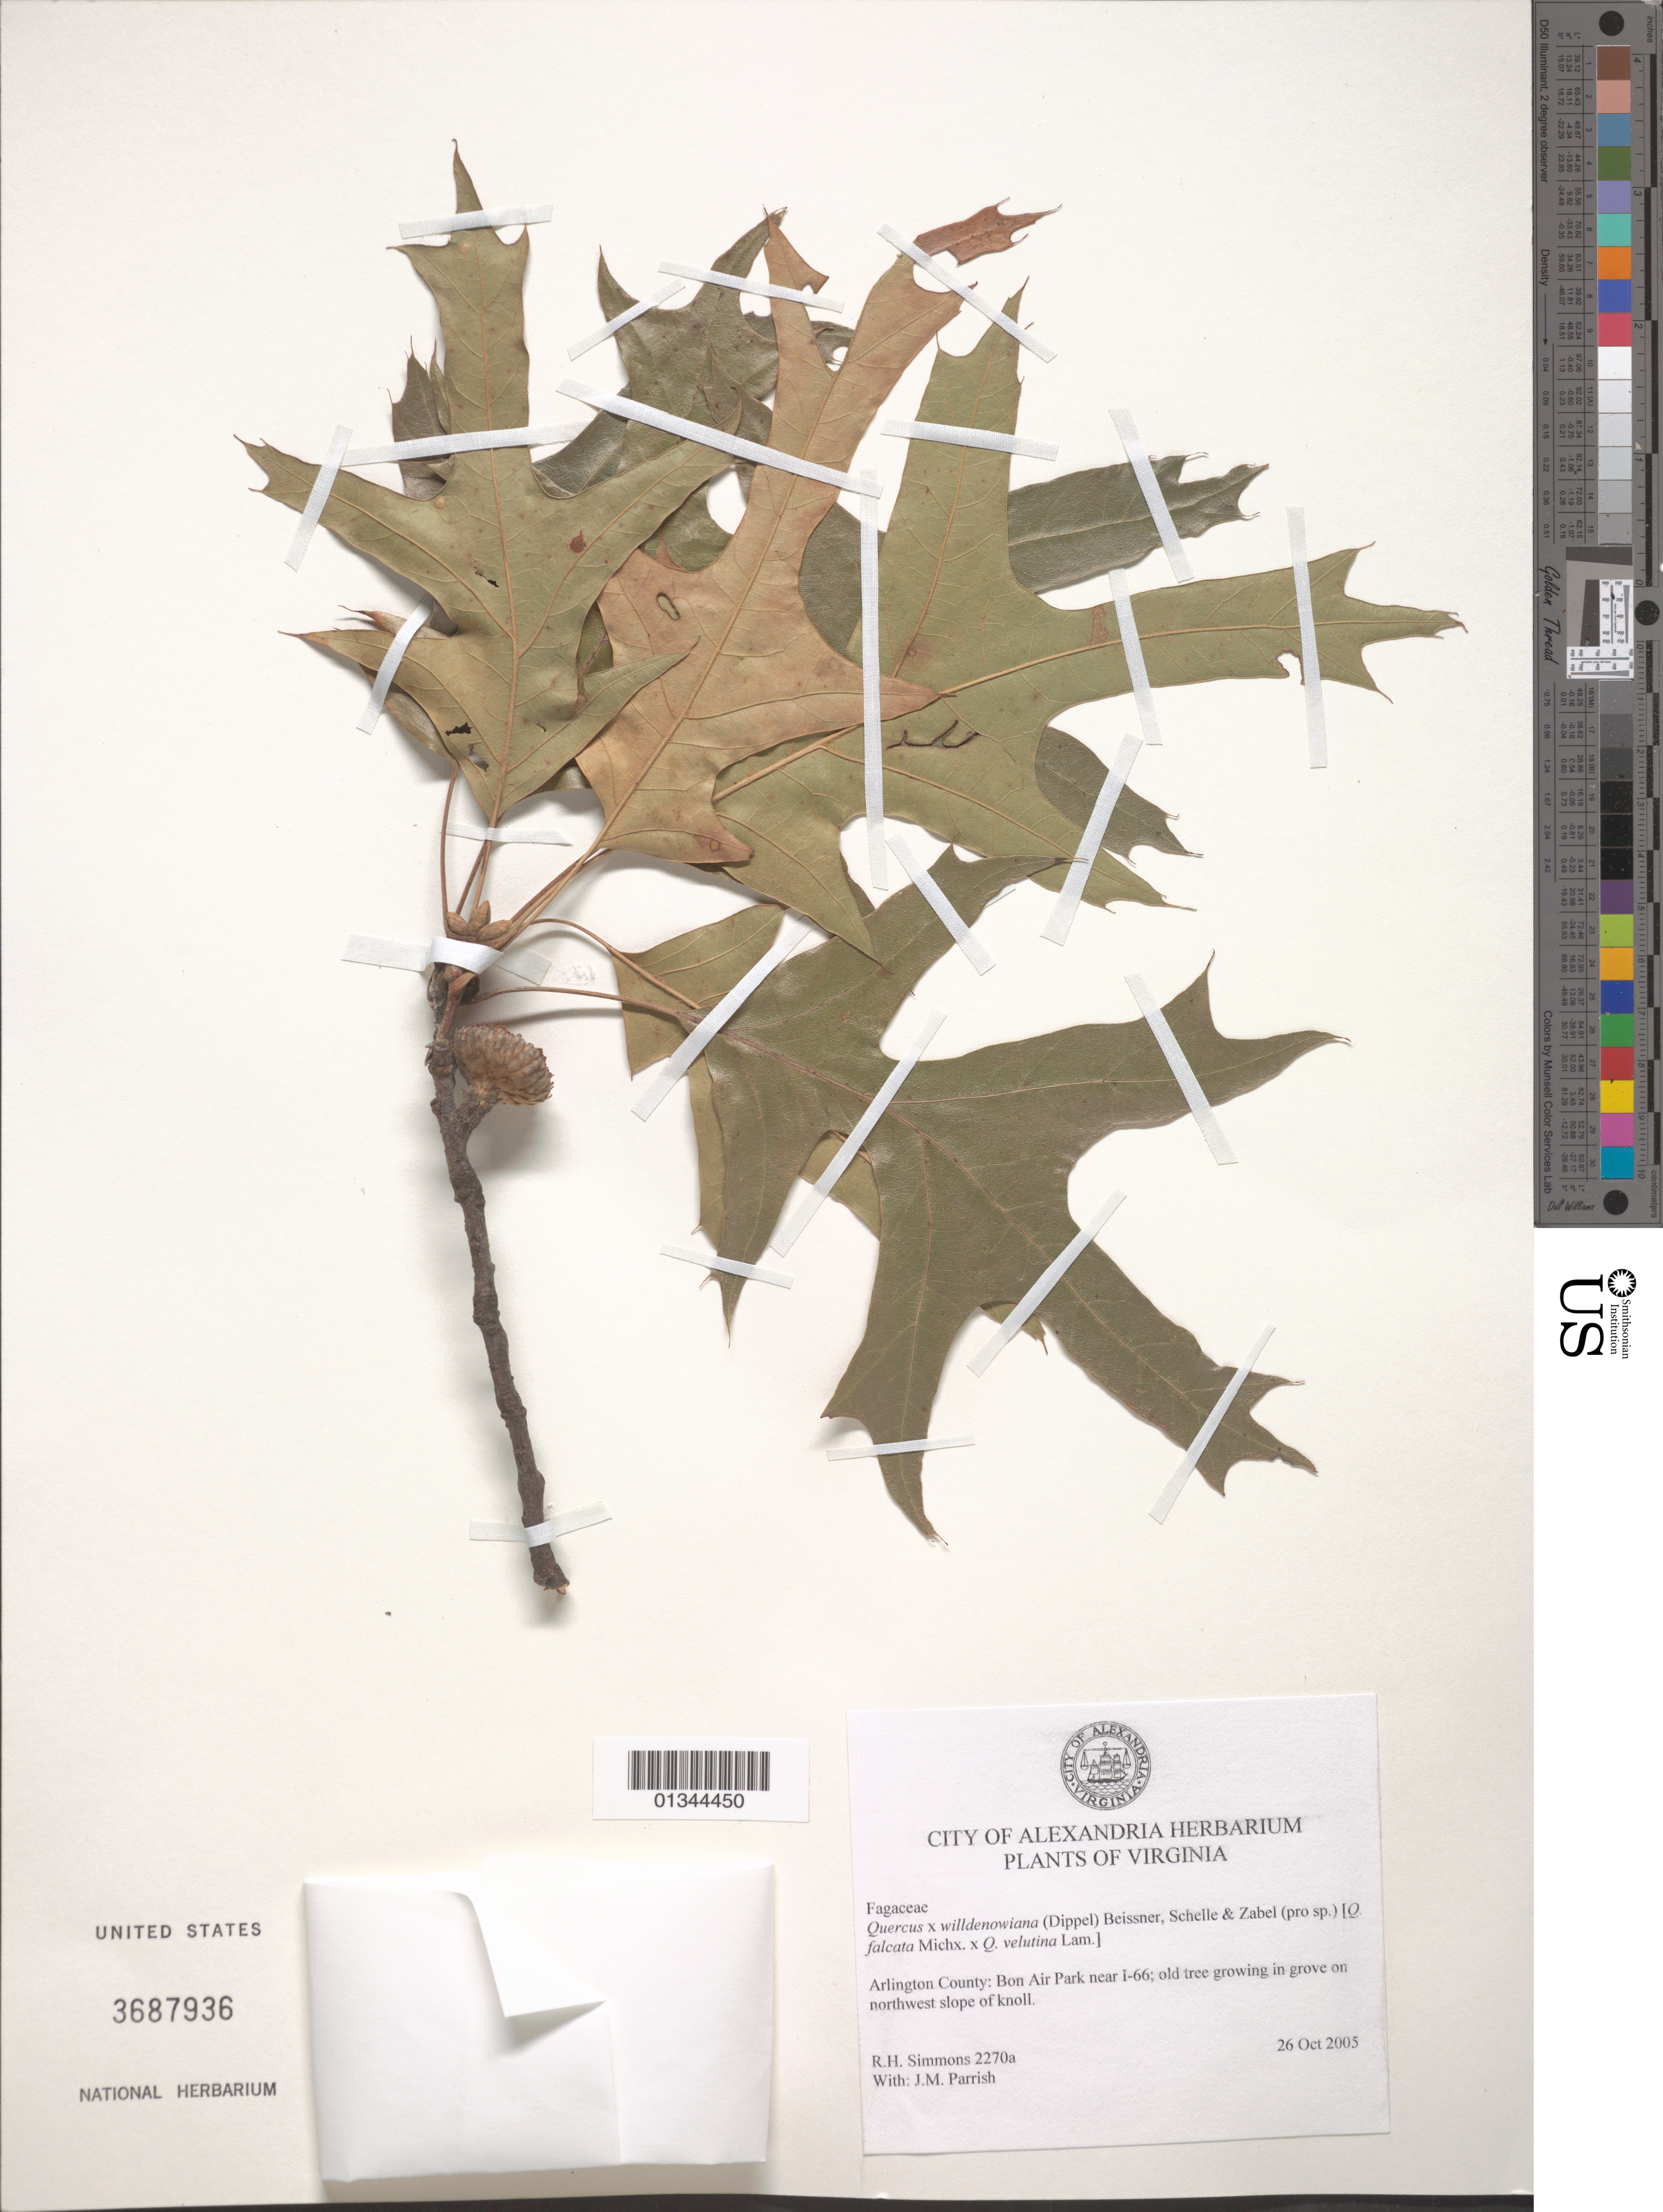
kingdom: Plantae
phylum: Tracheophyta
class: Magnoliopsida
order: Fagales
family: Fagaceae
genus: Quercus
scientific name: Quercus x willdenowiana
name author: (Dippel) Beissn. et al.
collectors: R. H. Simmons & J. Parrish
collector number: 2270a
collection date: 2005-10-26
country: United States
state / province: Virginia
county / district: Arlington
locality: Bon Air Park near I-66; old tree growing in grove on northwest slope of knoll.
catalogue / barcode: US 3687936